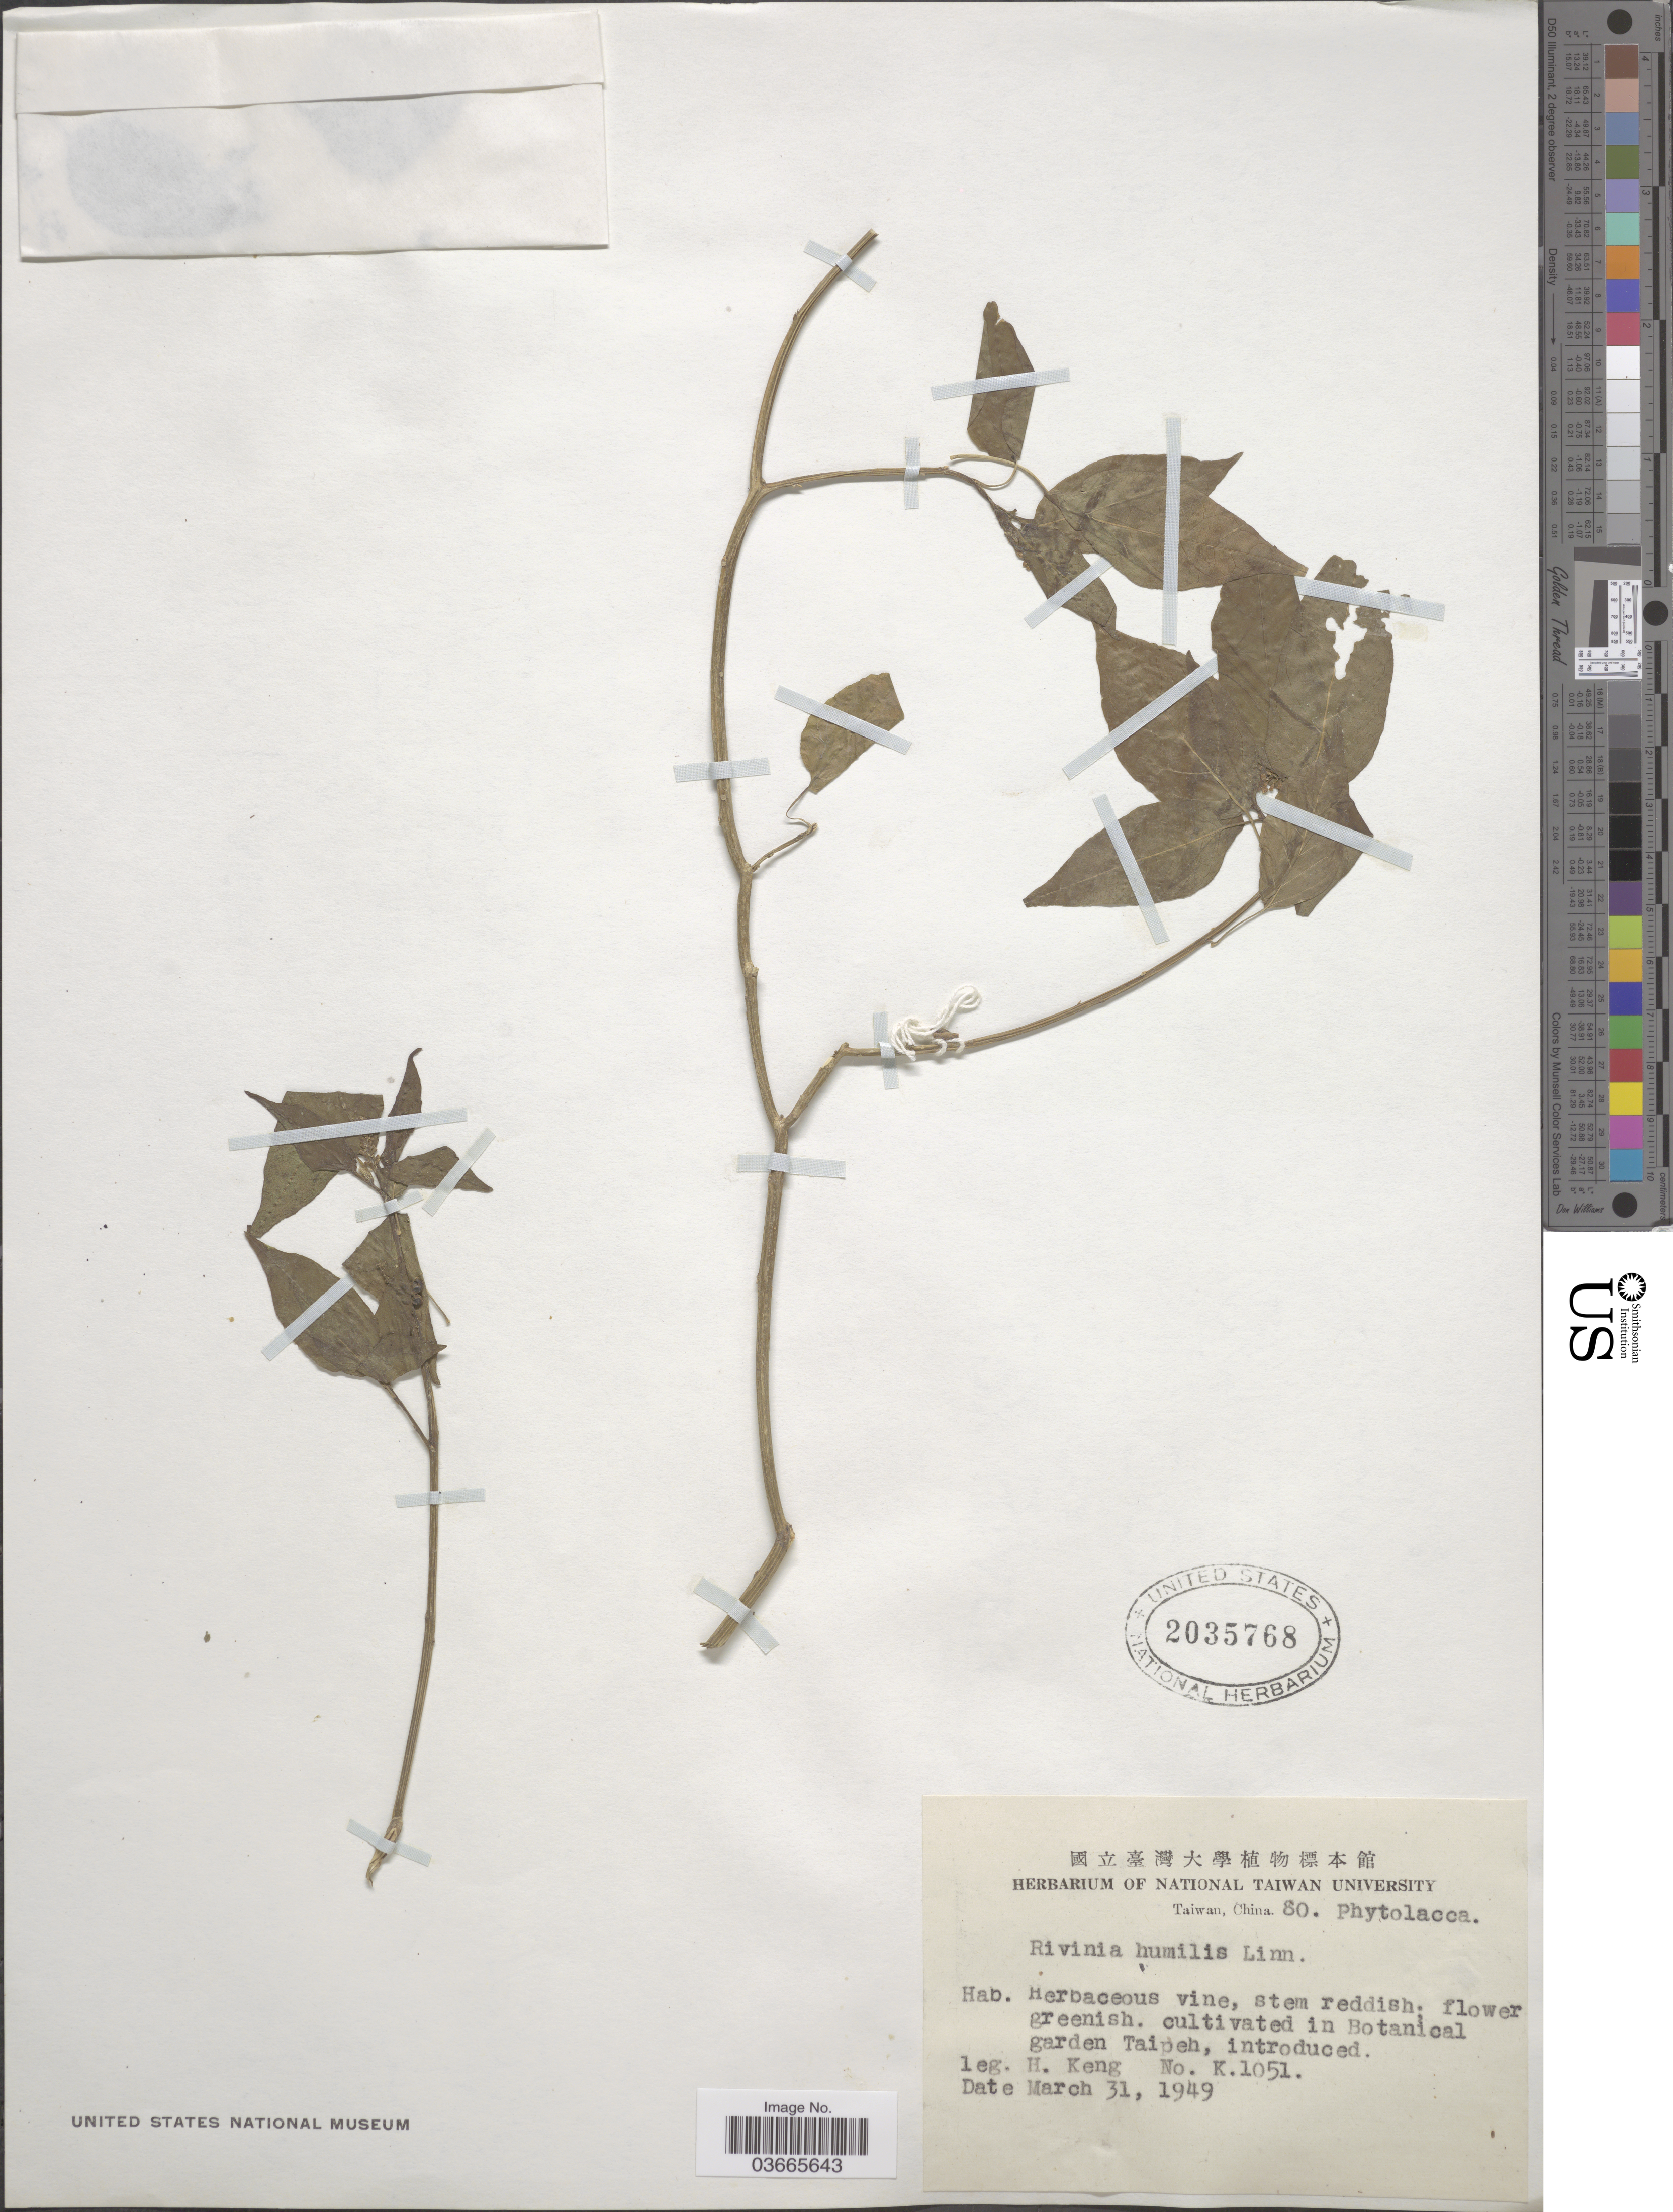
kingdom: Plantae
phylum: Tracheophyta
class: Magnoliopsida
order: Caryophyllales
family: Phytolaccaceae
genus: Rivina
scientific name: Rivina humilis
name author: L.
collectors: H. Keng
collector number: K1051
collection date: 1949-03-31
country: Taiwan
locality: Botanical garden Taipeh.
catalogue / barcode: US 2035768